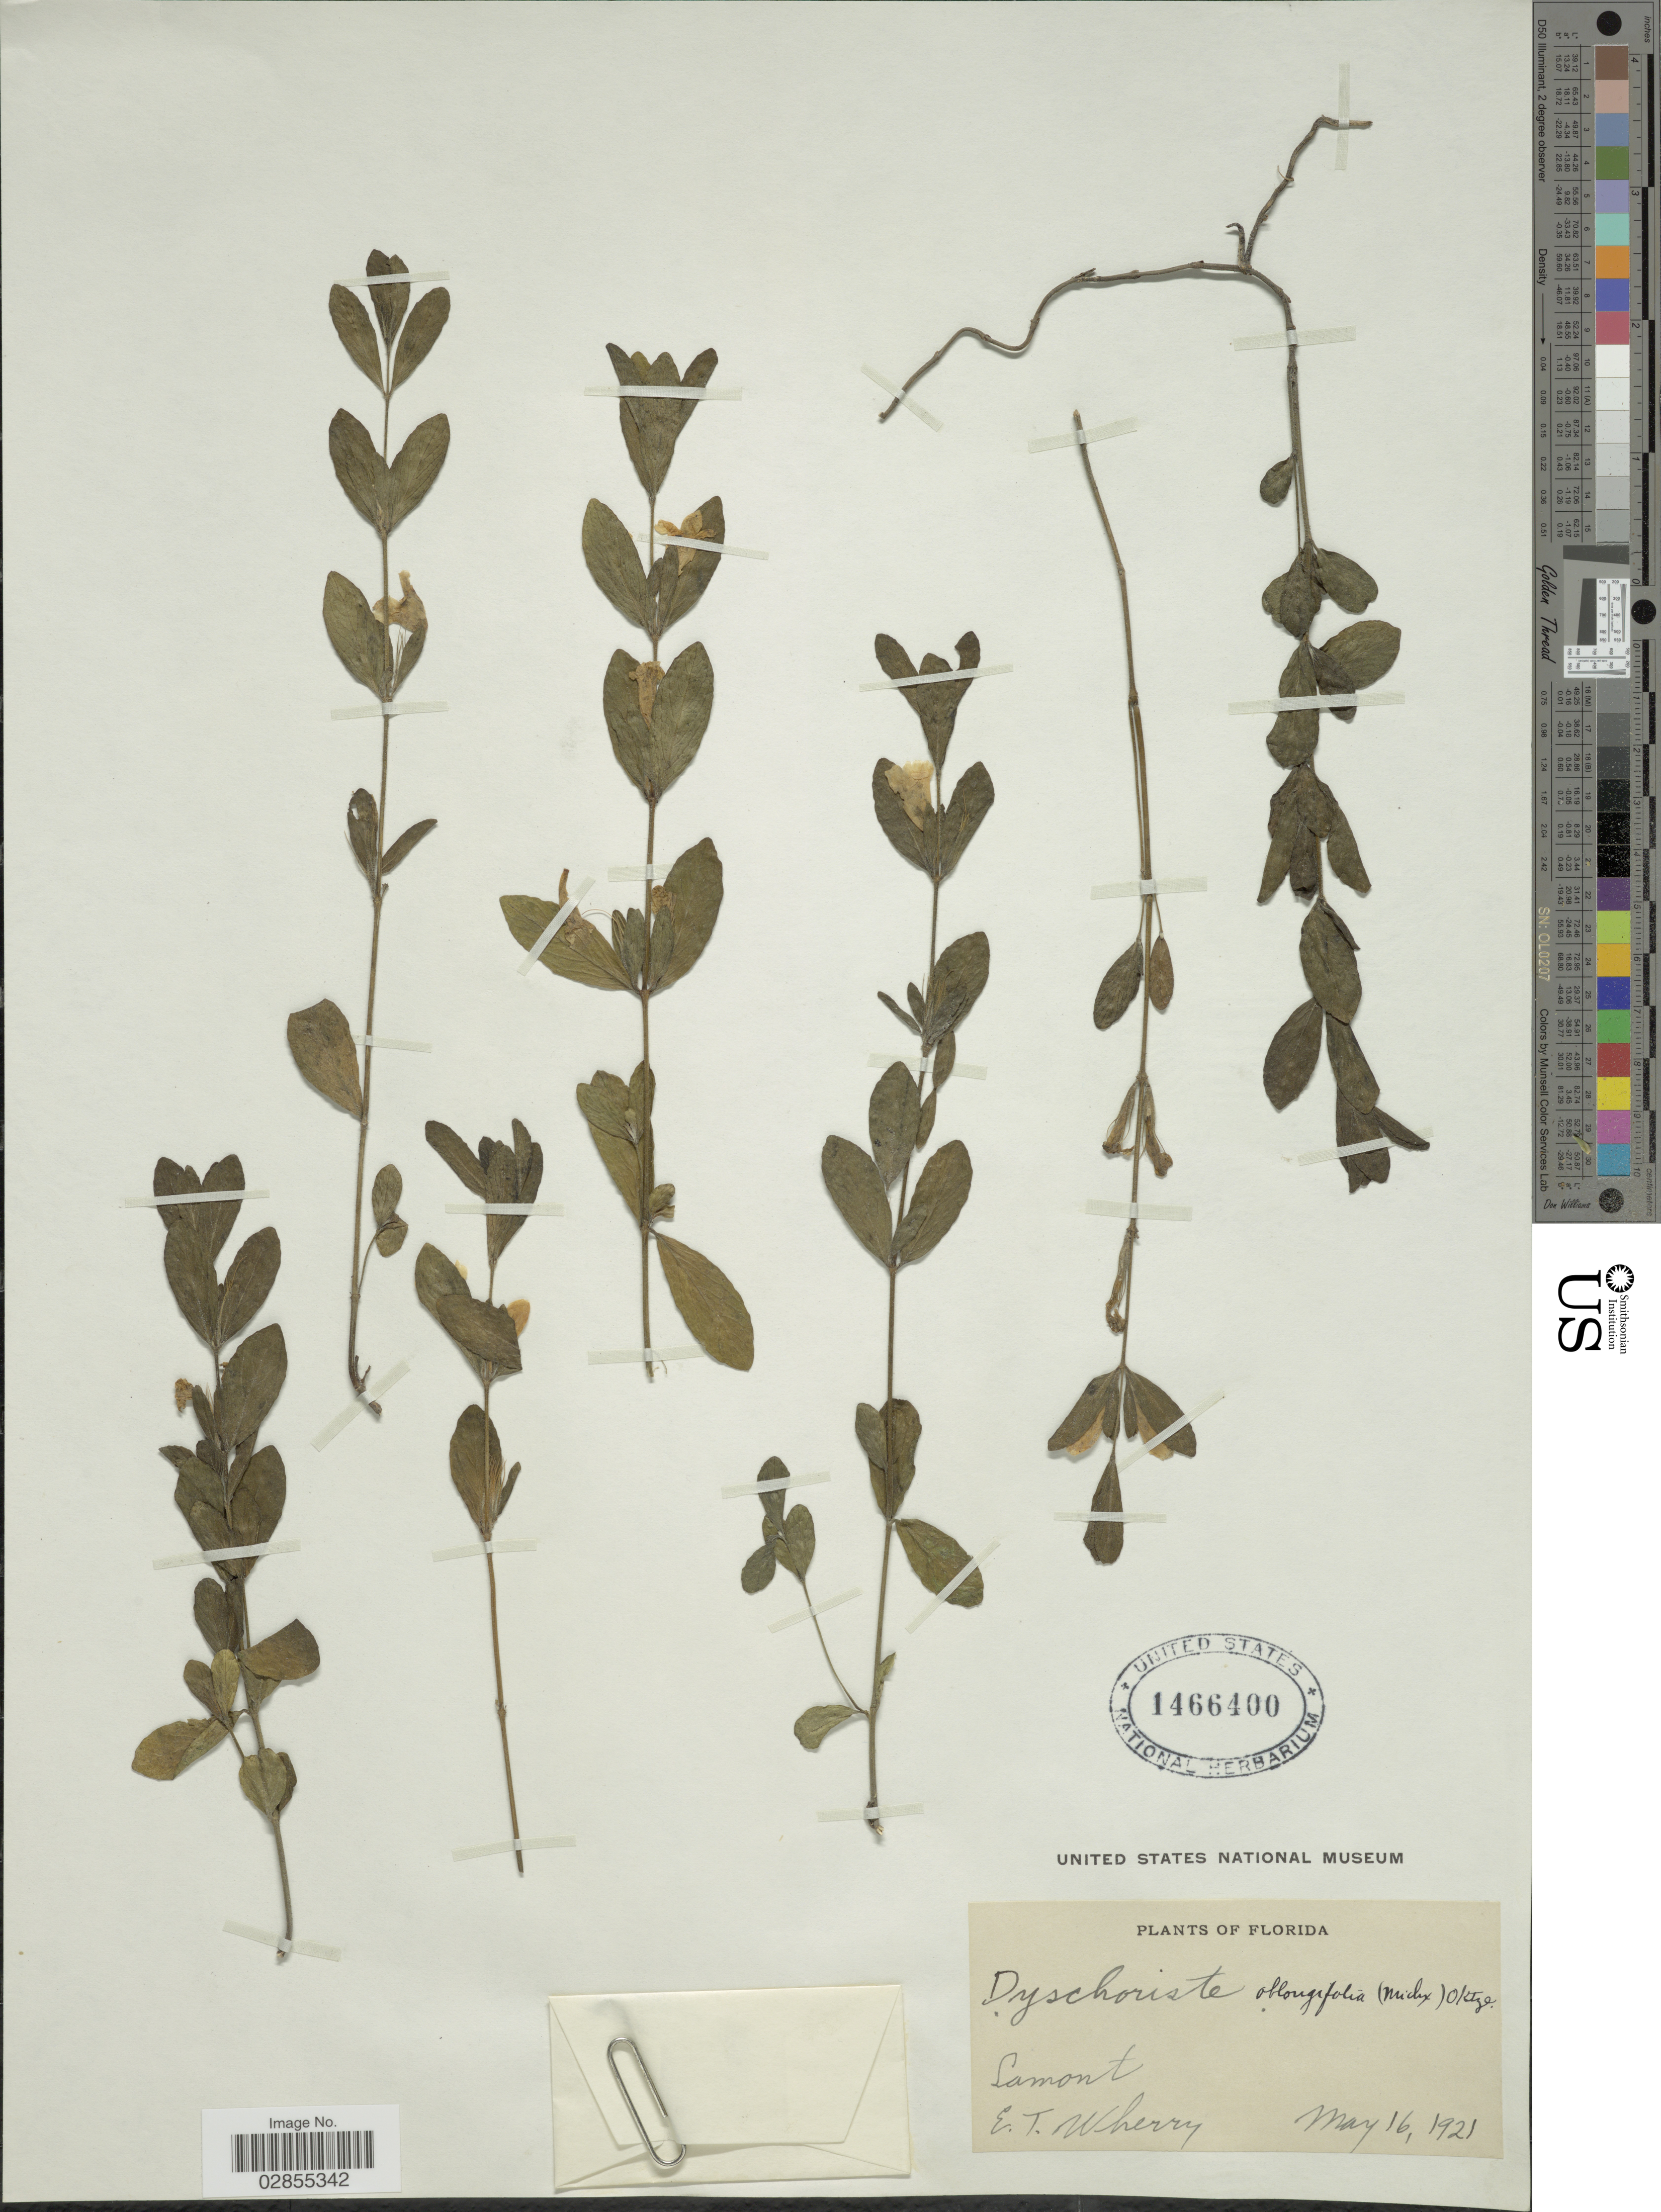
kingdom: Plantae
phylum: Tracheophyta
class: Magnoliopsida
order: Lamiales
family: Acanthaceae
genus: Dyschoriste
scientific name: Dyschoriste oblongifolia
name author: (Michx.) Kuntze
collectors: E. T. Wherry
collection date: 1921-05-16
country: United States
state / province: Florida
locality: Lamont.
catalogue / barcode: US 1466400